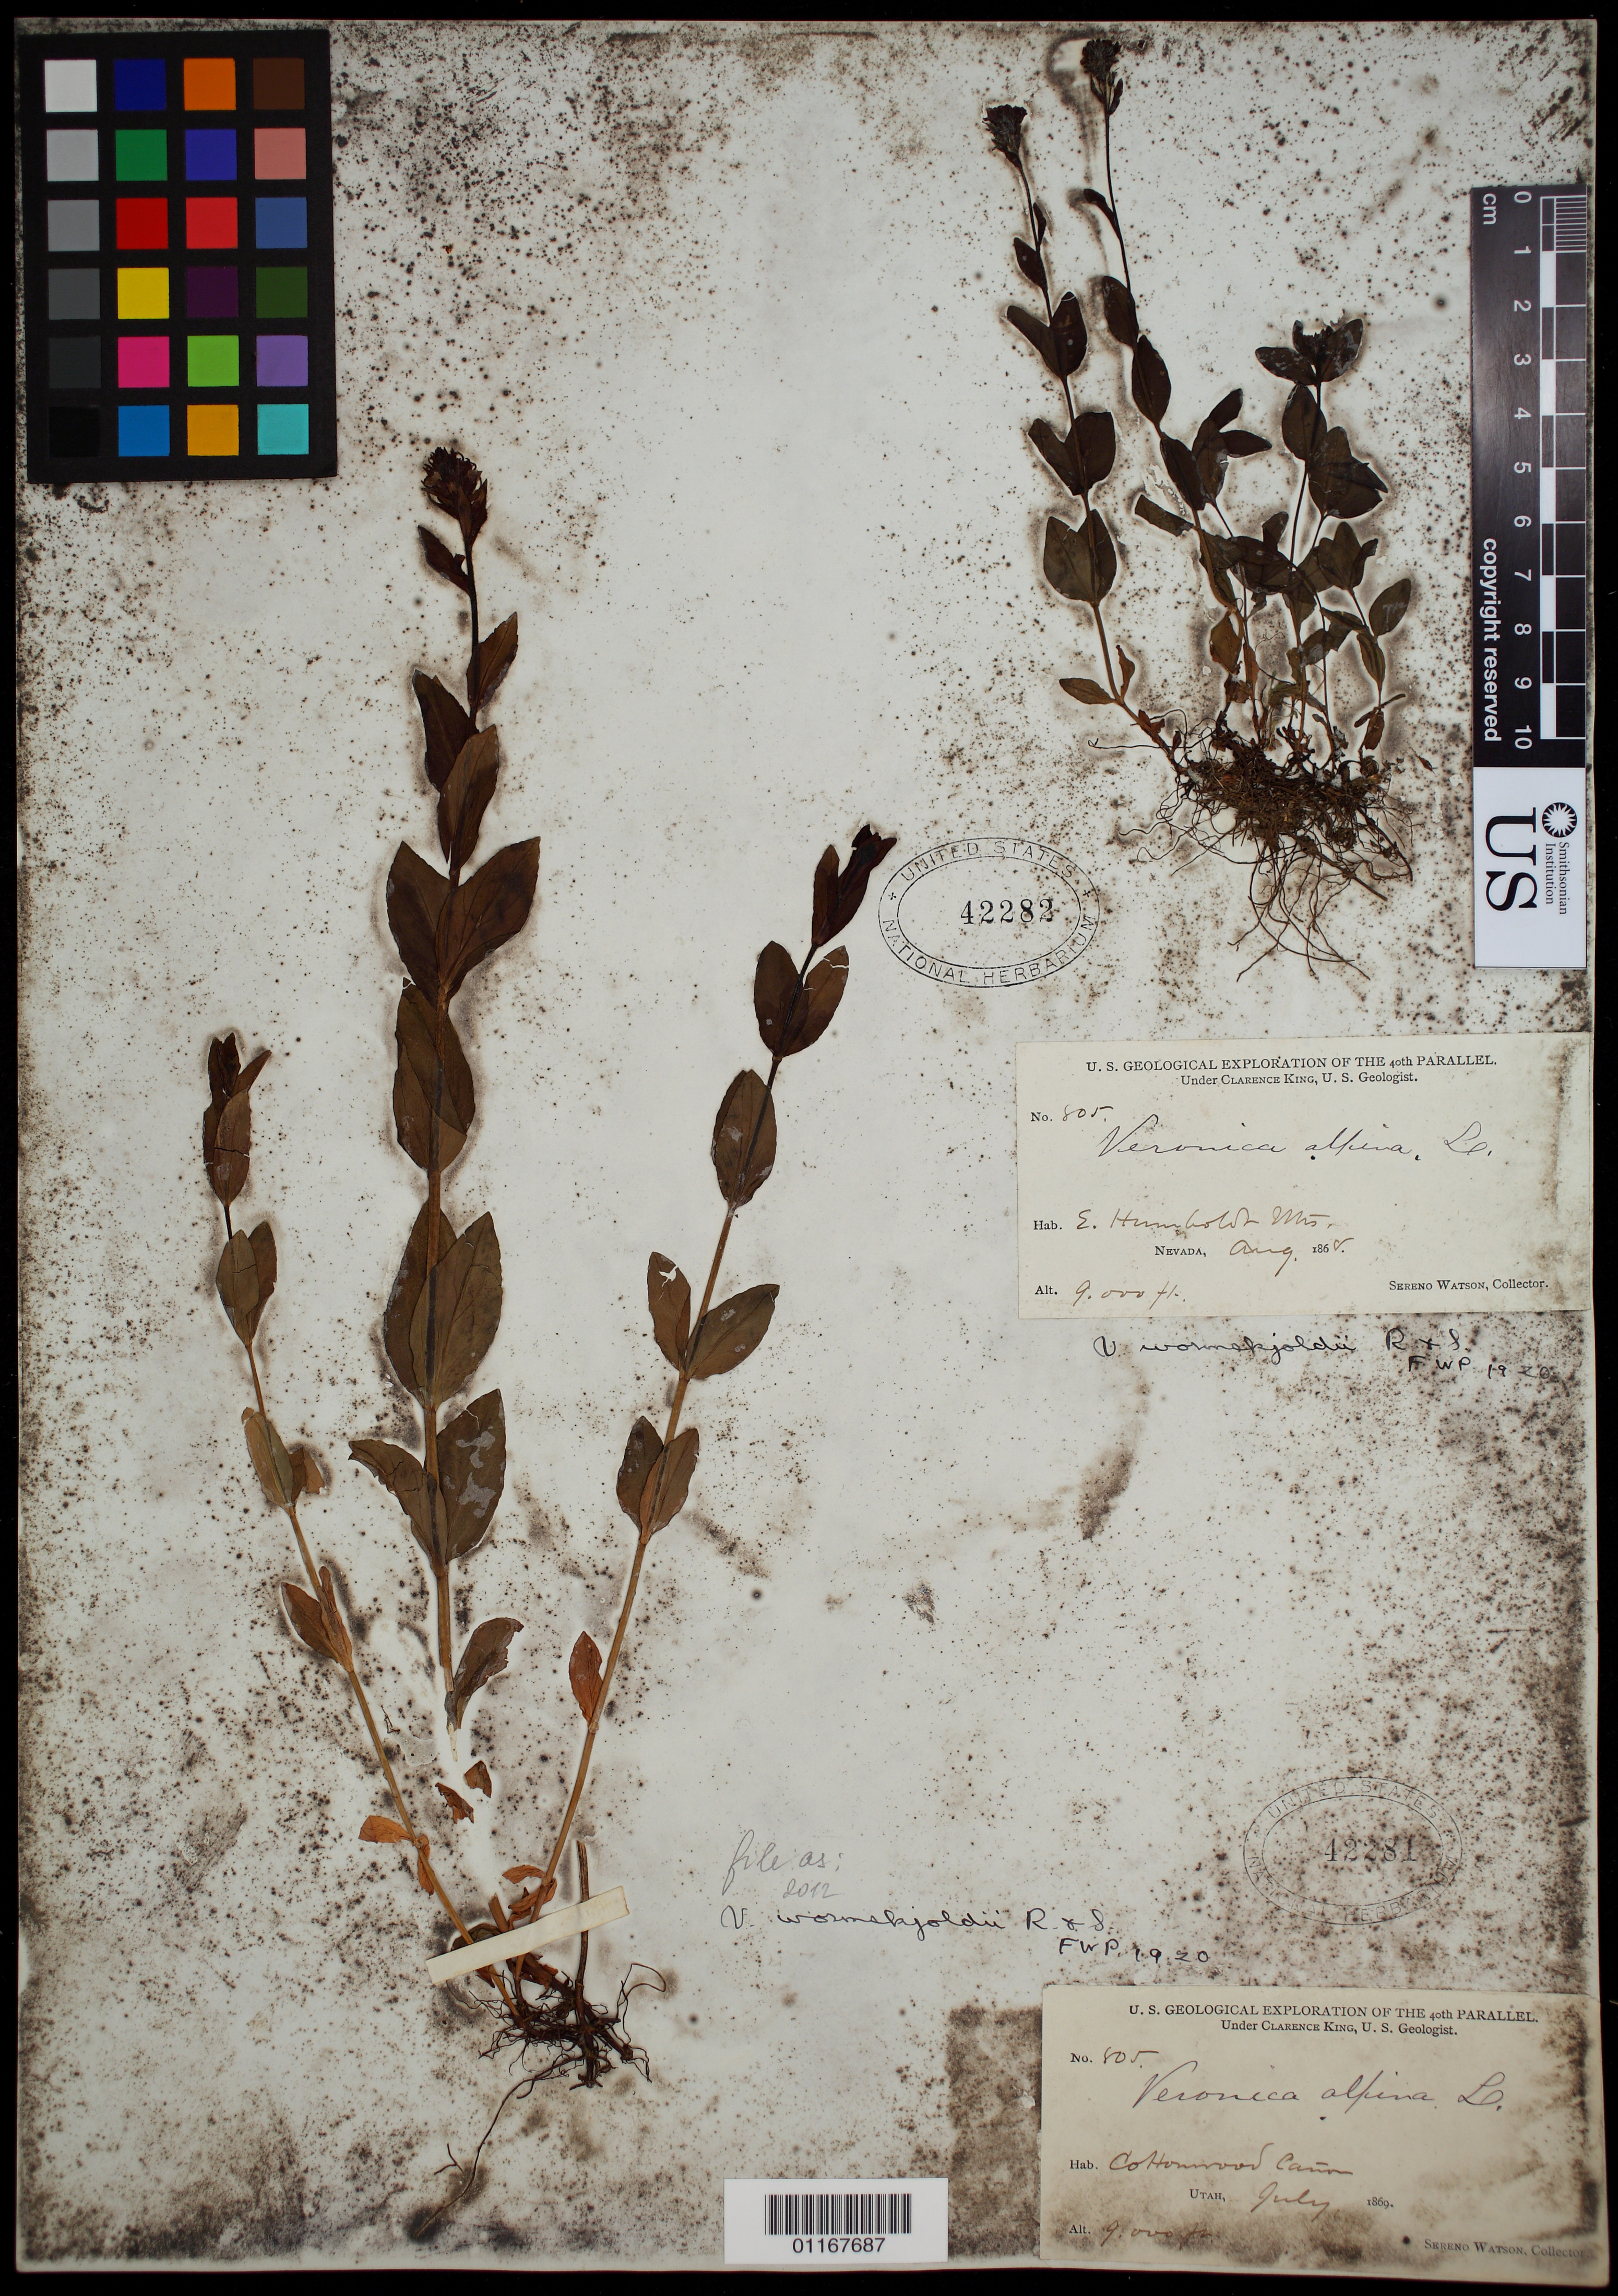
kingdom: Plantae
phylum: Tracheophyta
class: Magnoliopsida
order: Lamiales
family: Plantaginaceae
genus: Veronica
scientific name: Veronica wormskjoldii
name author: Roem. & Schult.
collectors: S. Watson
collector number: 805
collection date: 1869-07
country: United States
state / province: Utah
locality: Cottonwood Canyon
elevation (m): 2743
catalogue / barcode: US 42281-2